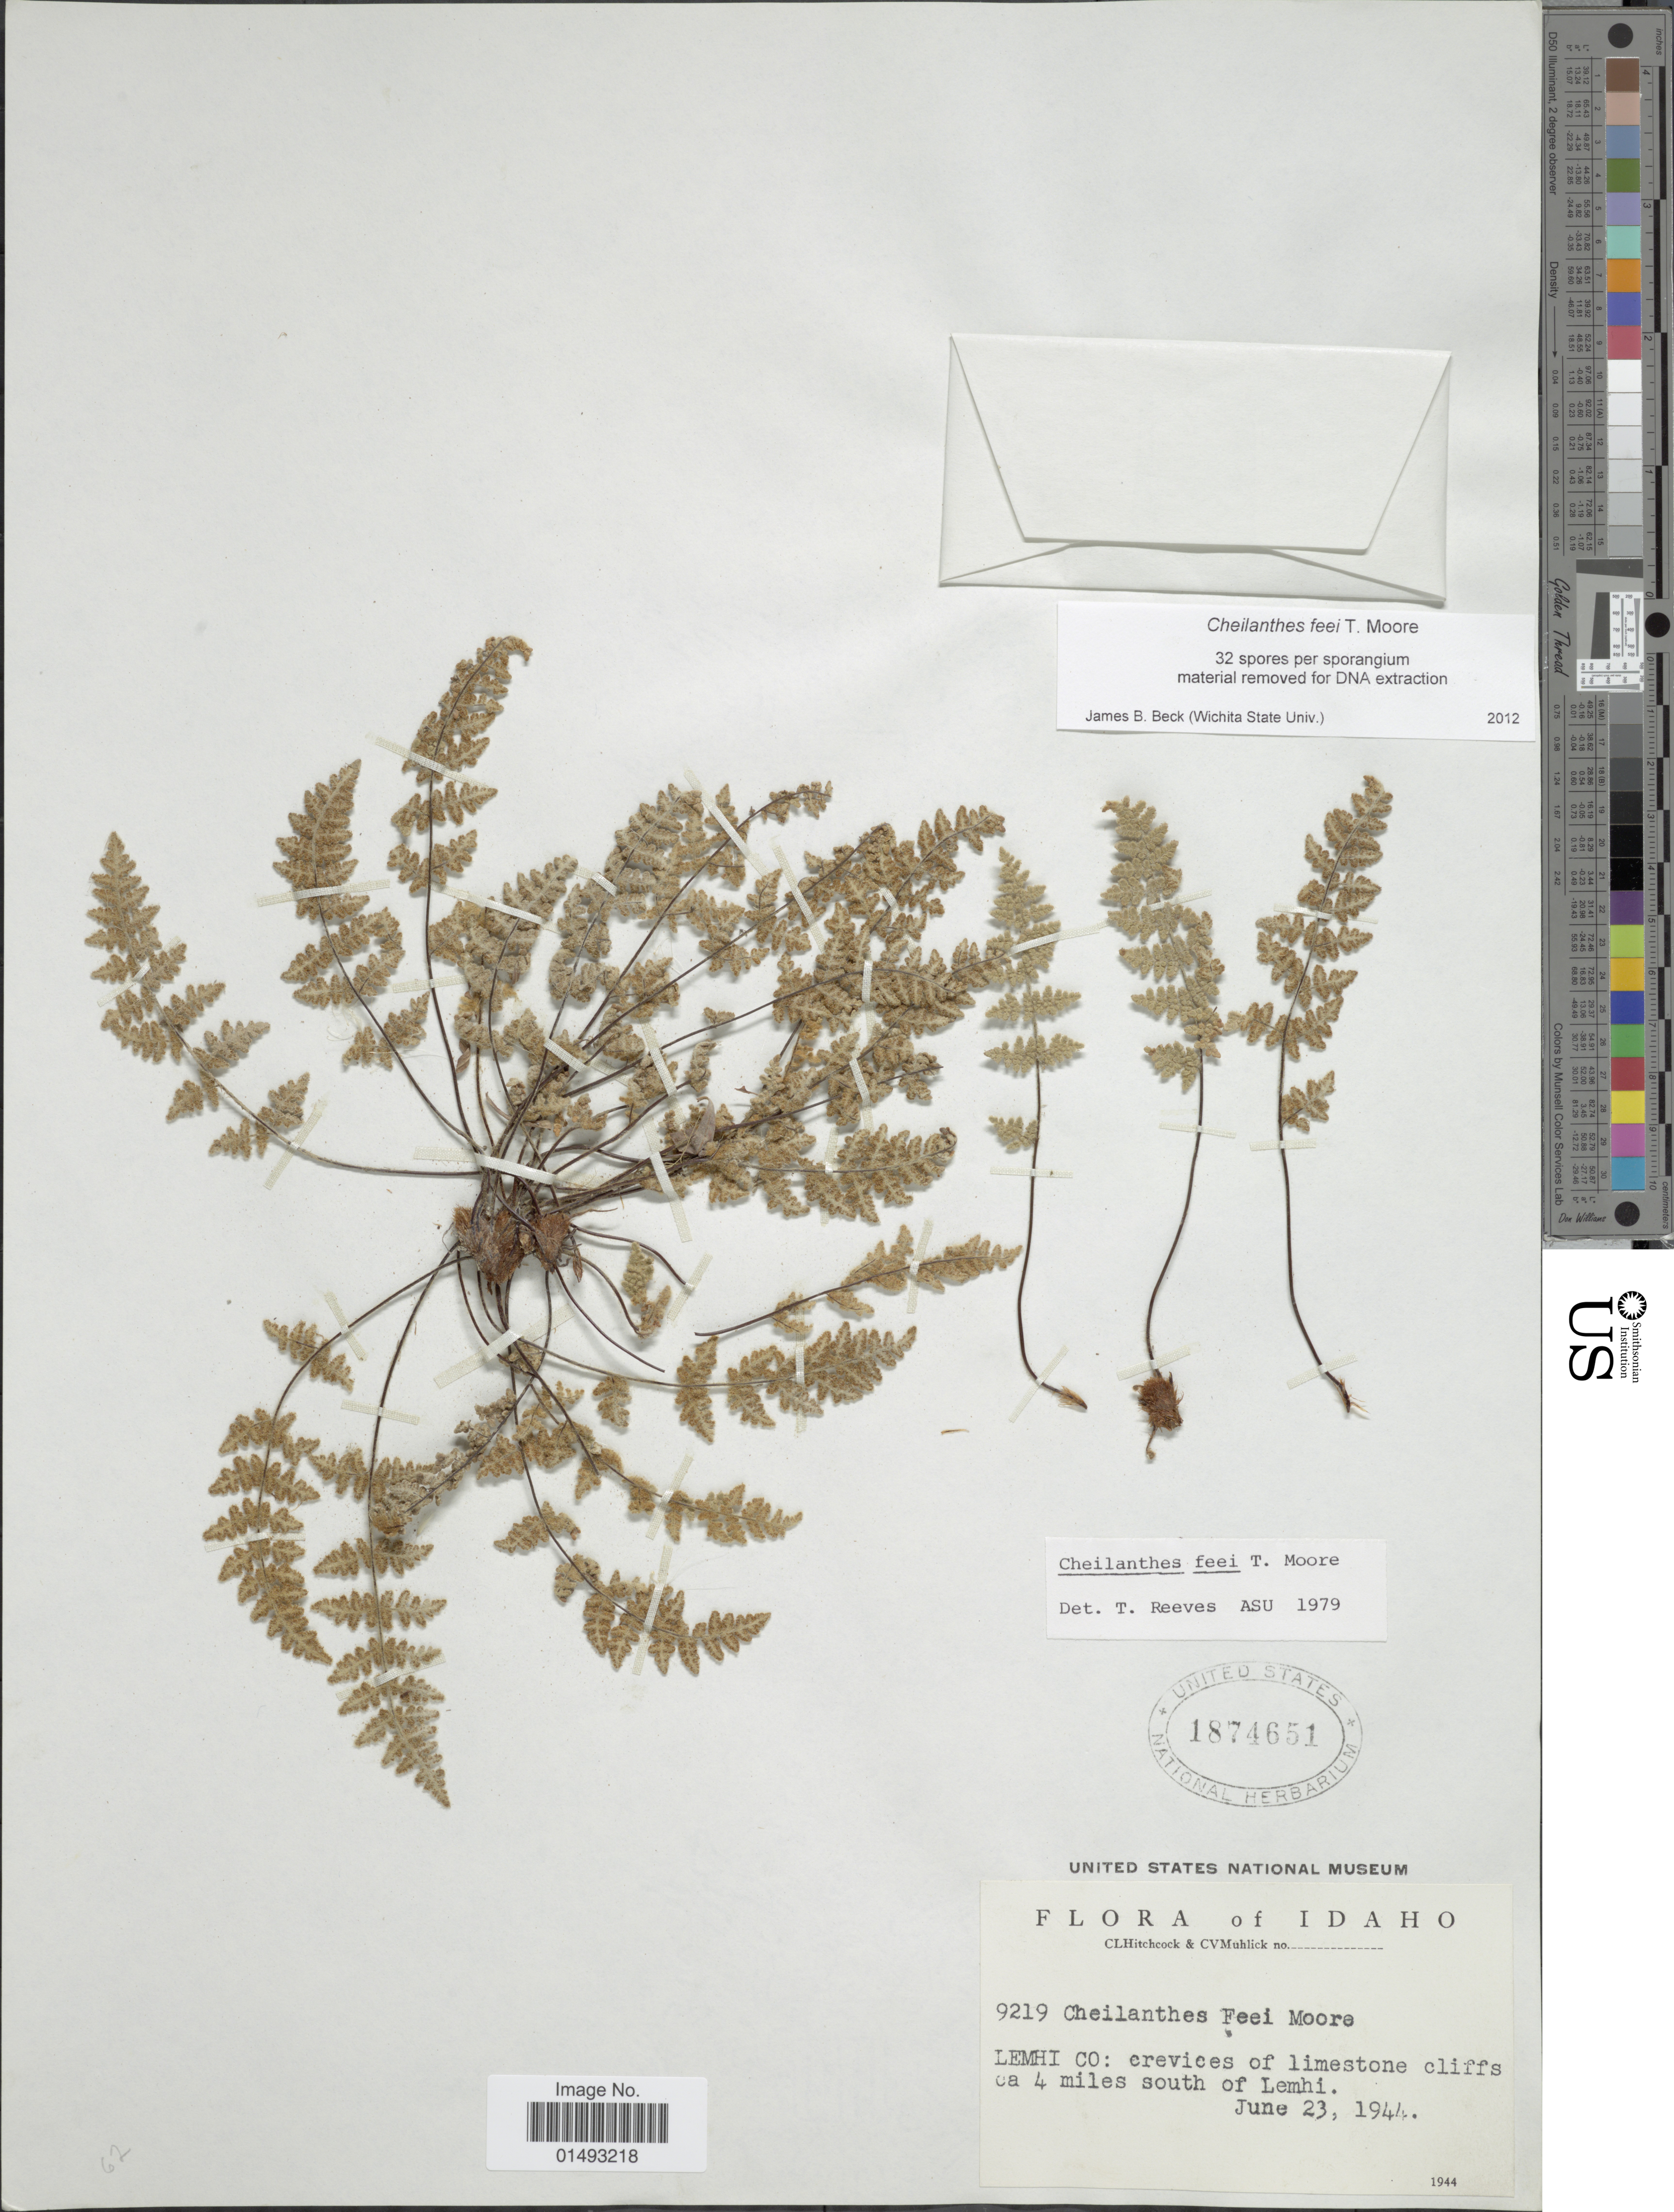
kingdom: Plantae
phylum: Tracheophyta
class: Polypodiopsida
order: Polypodiales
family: Pteridaceae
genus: Myriopteris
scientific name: Myriopteris gracilis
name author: Fée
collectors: C. L. Hitchcock & C. V. Muhlick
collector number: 9219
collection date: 1944-06-23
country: United States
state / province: Idaho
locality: Lemhi Co: crevices of limestone cliffs ca 4 miles south of Lemhi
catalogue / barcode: US 1874651